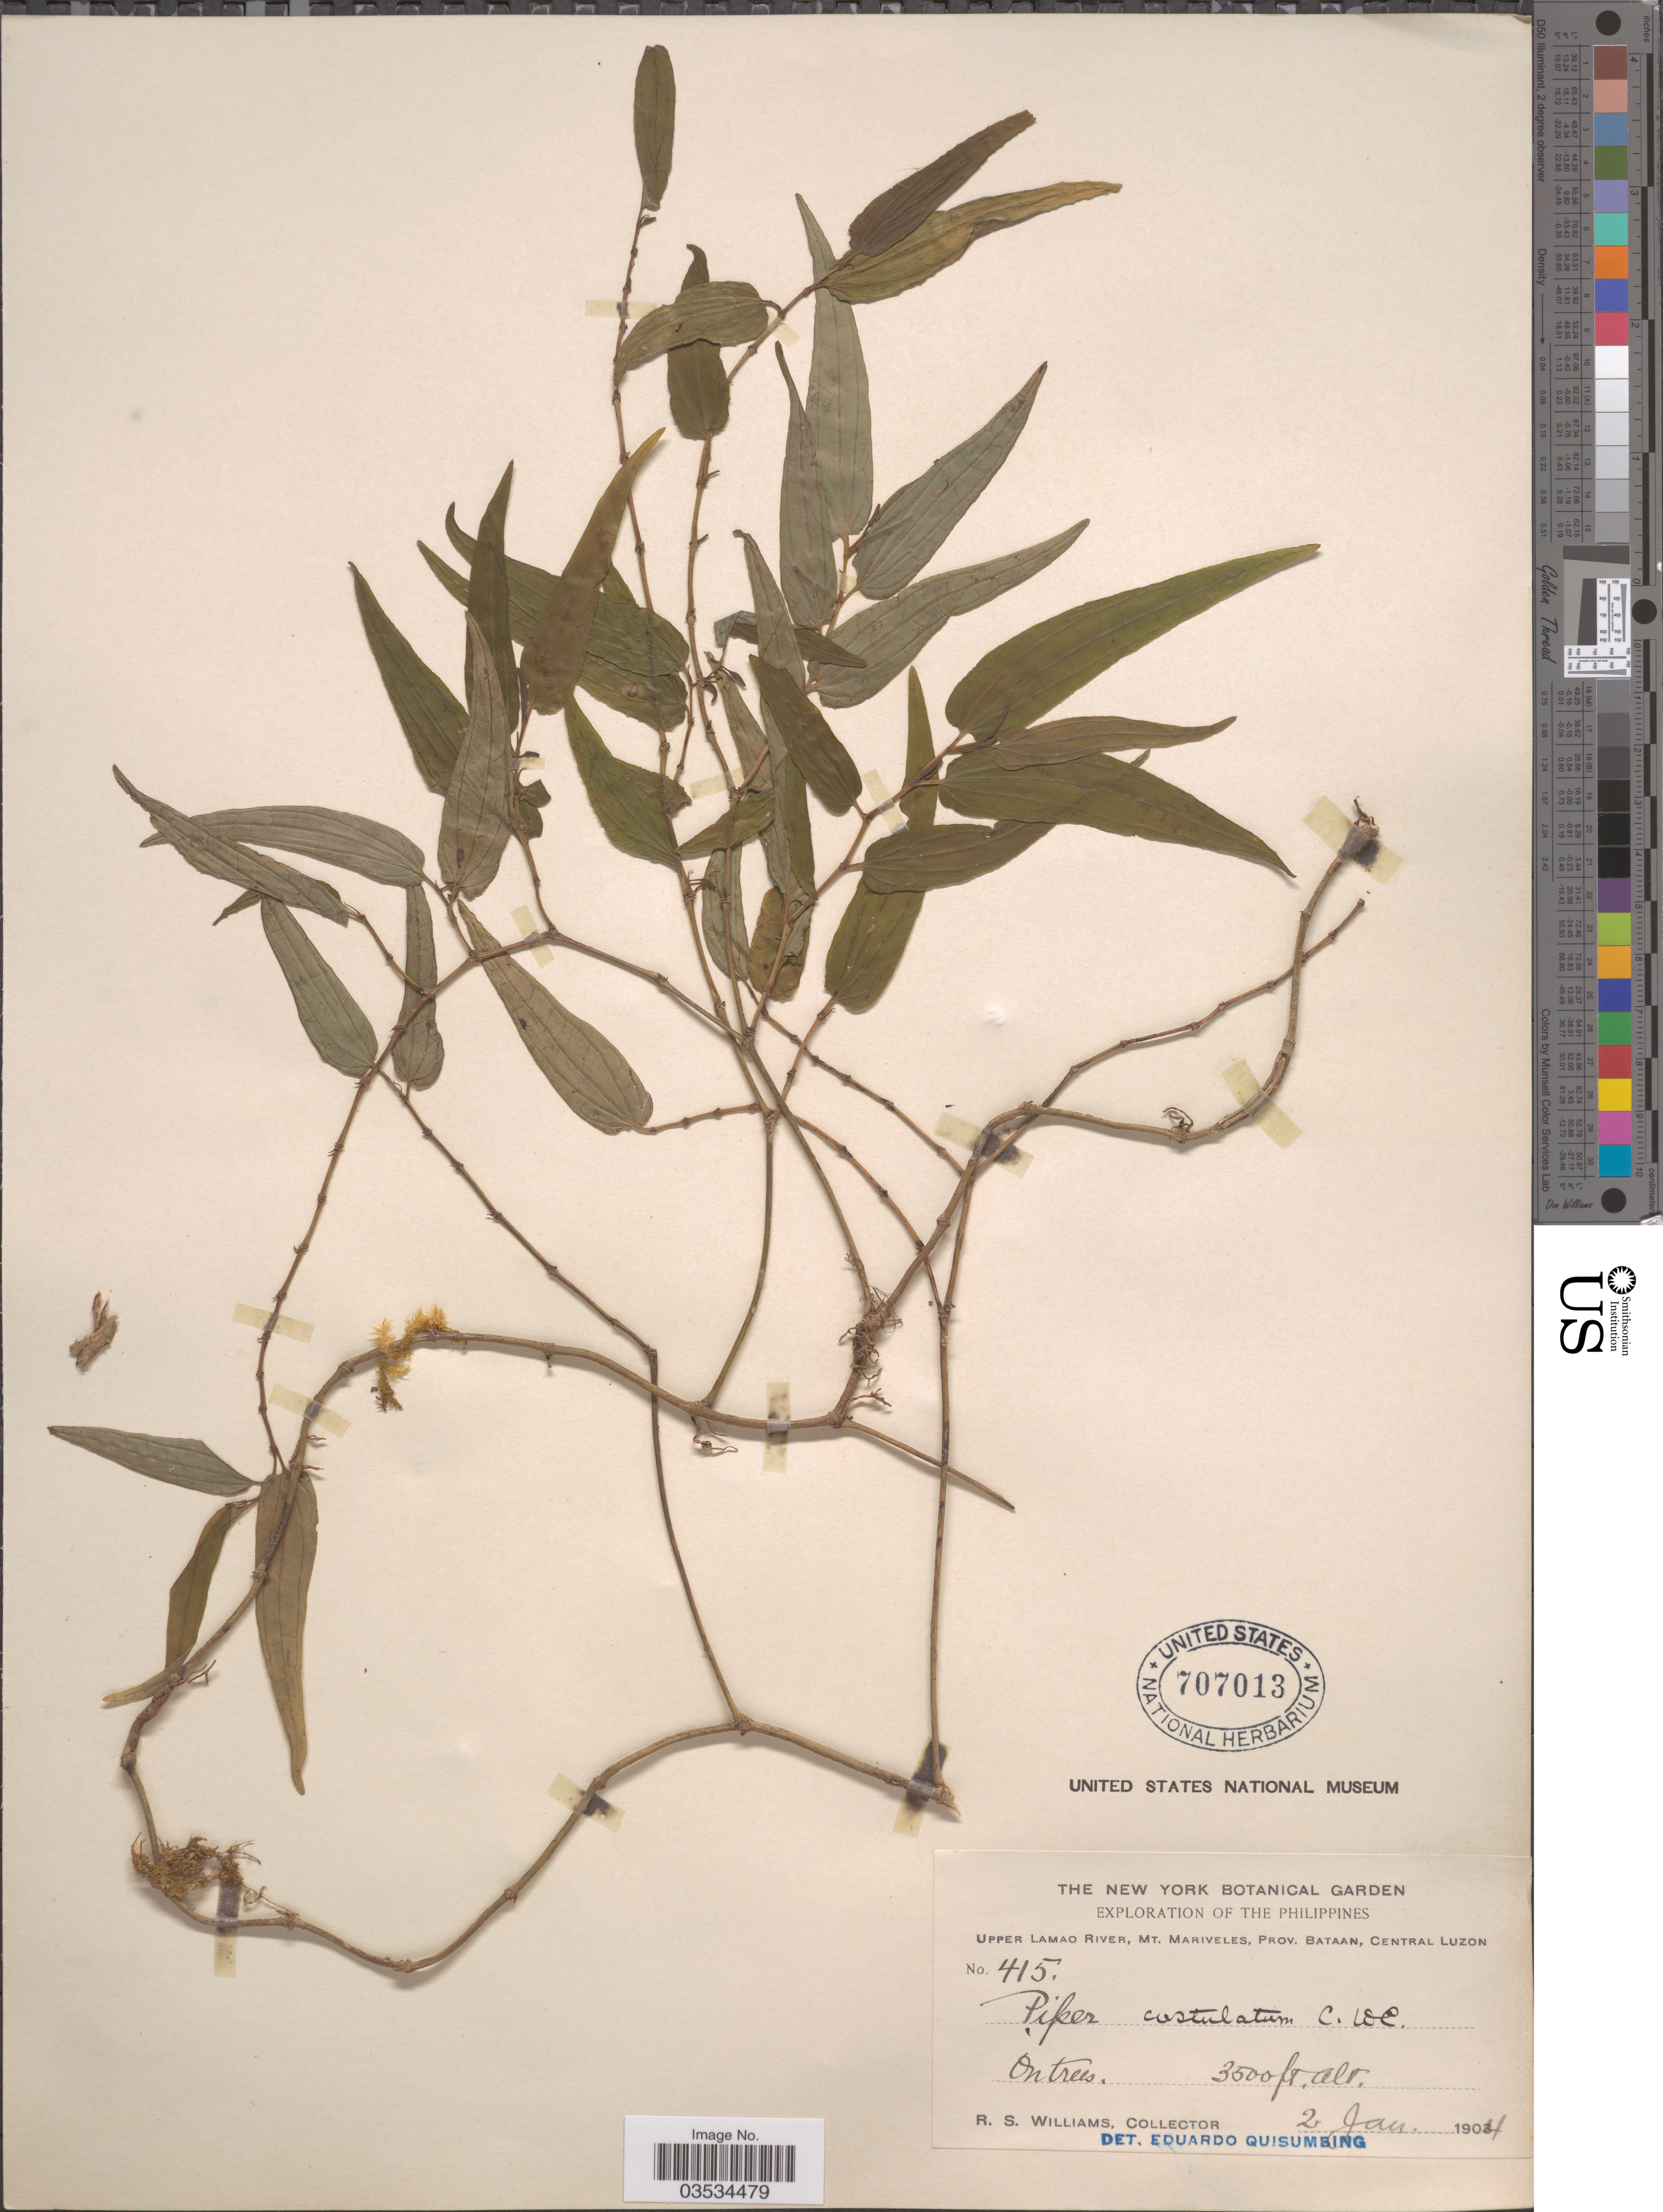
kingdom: Plantae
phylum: Tracheophyta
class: Magnoliopsida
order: Piperales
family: Piperaceae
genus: Piper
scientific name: Piper costulatum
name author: C. DC.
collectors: R. S. Williams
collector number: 415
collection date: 1904-01-02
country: Philippines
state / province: Central Luzon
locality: Upper Lamao River, Mt. Mariveles, Prov. Bataan.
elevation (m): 1067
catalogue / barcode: US 707013